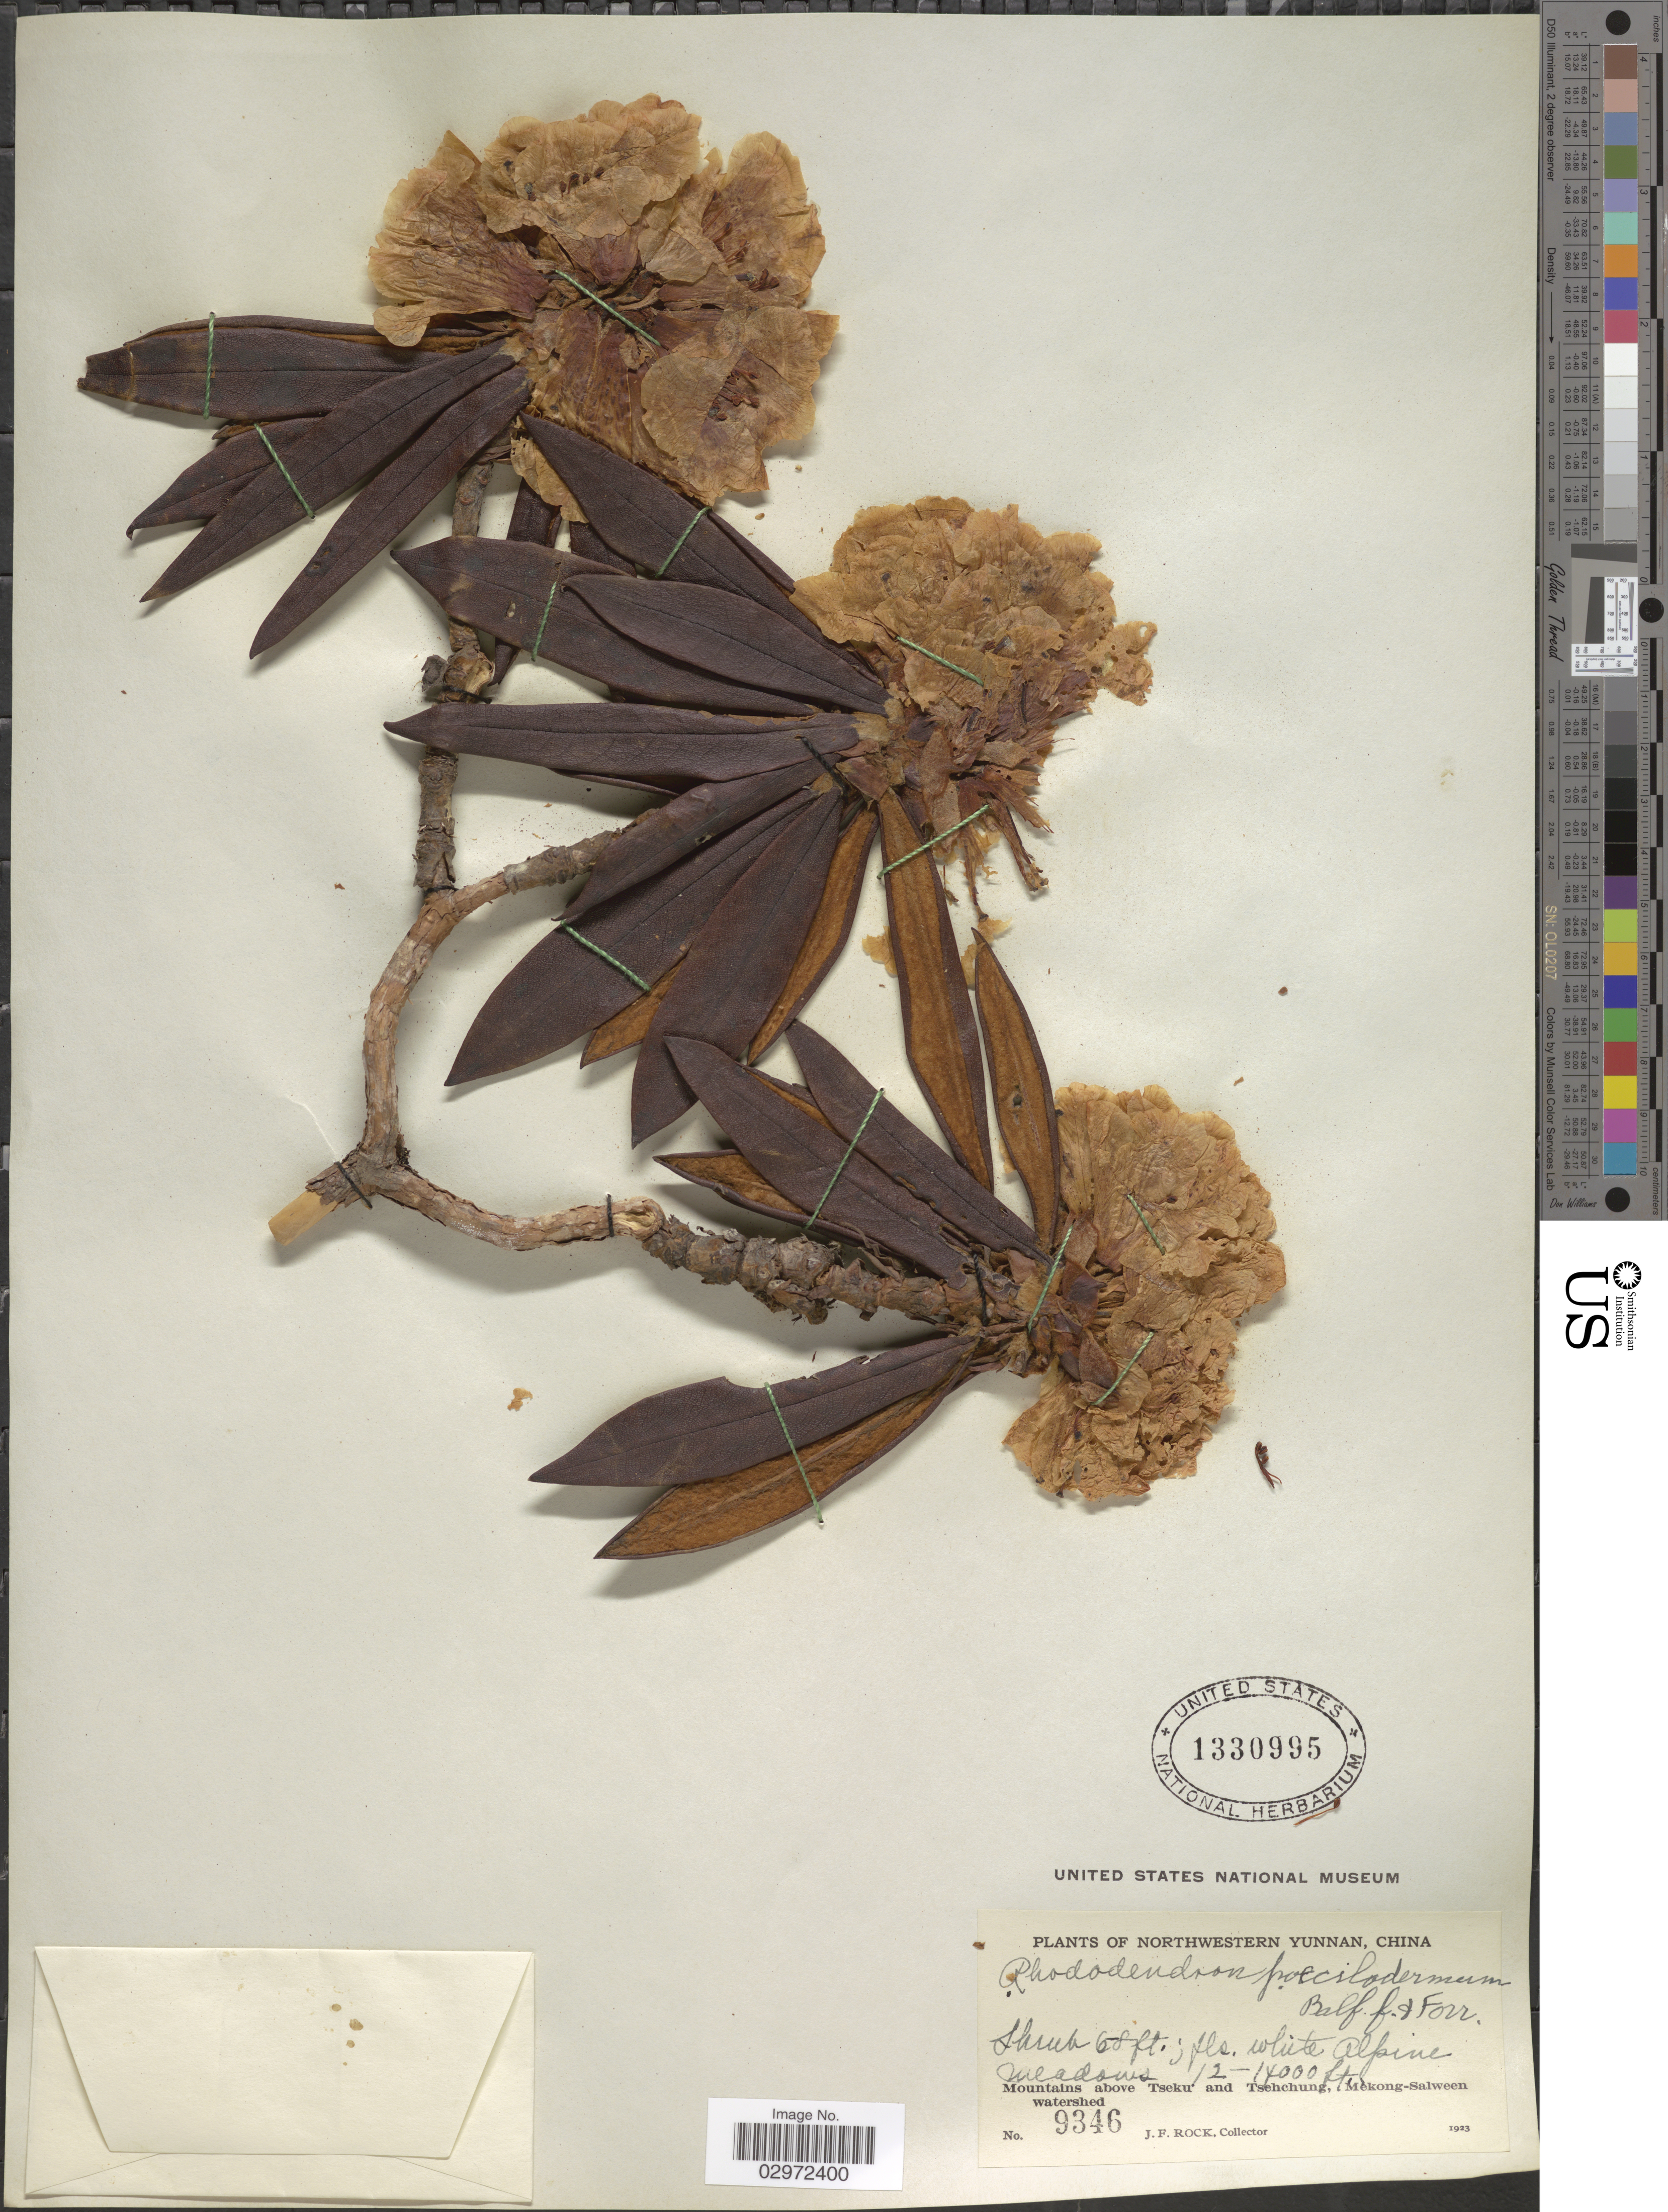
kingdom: Plantae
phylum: Tracheophyta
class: Magnoliopsida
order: Ericales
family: Ericaceae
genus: Rhododendron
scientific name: Rhododendron poecilodermum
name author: Balf. f. & Forrest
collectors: J. Rock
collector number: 9346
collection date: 1923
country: China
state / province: Yunnan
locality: Northwestern Yunnan, Mountains above Tseku and Tsehchung, Mekong-Salween watershed.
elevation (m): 3658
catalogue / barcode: US 1330995